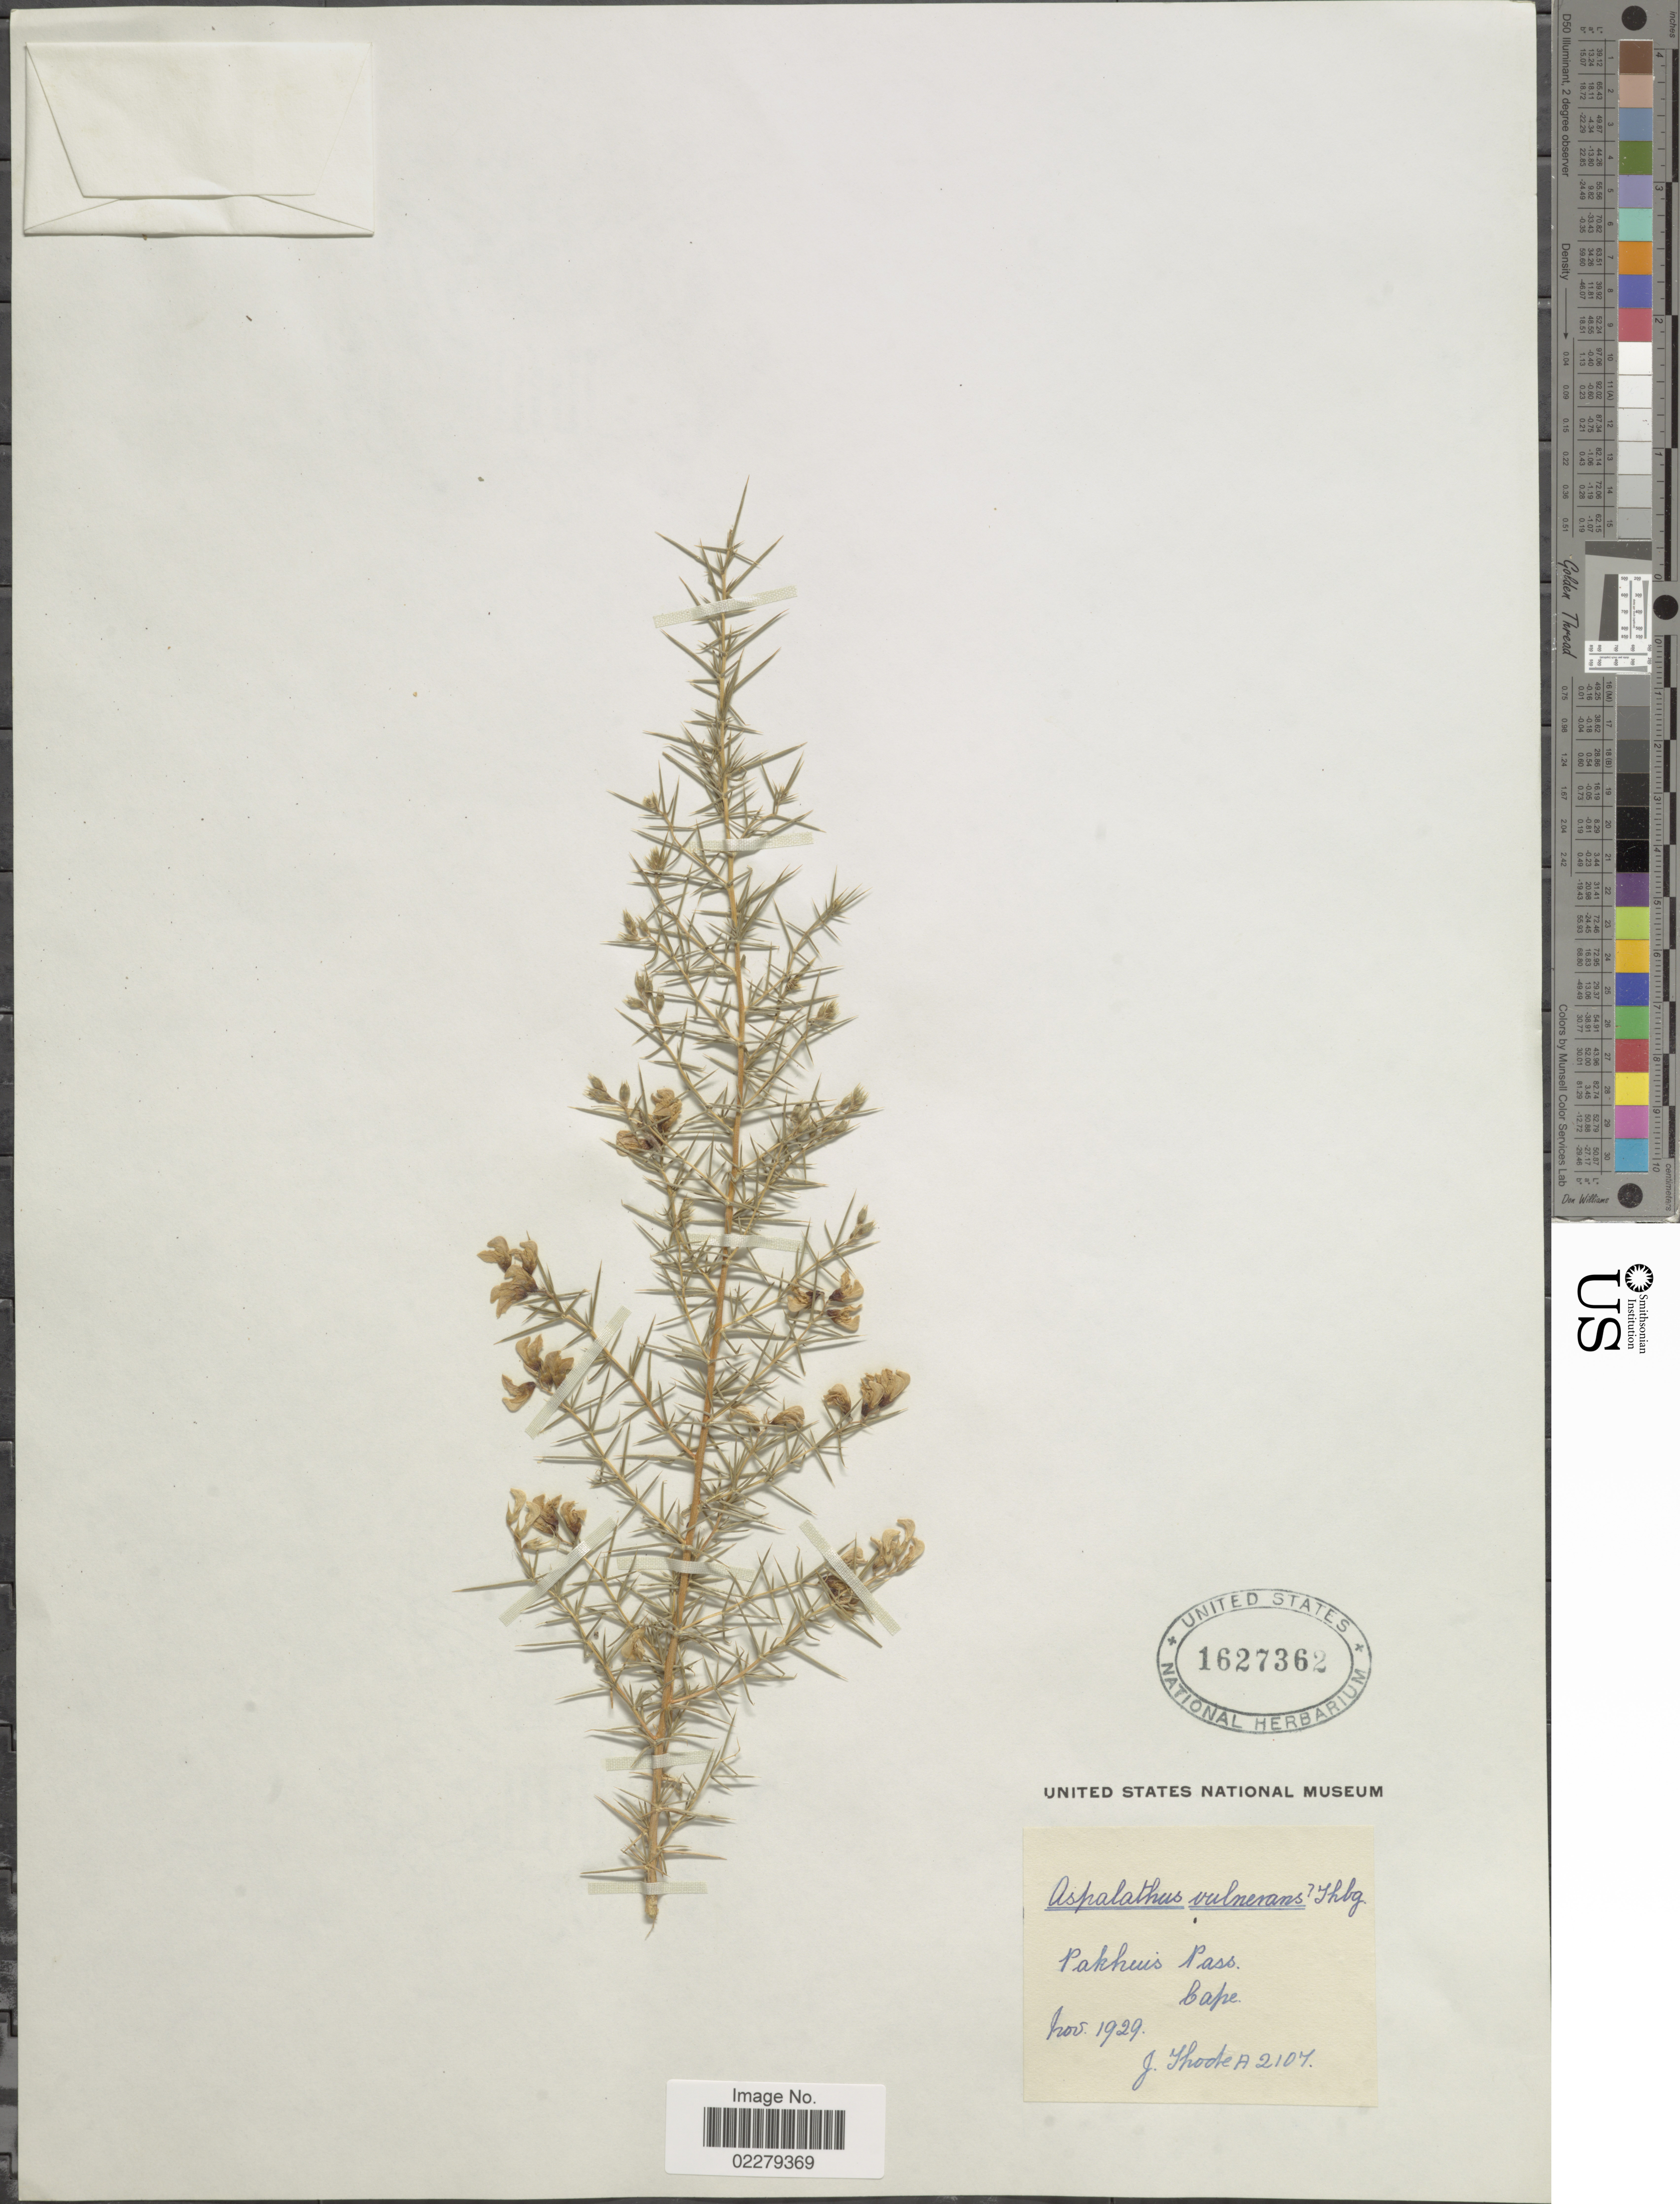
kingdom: Plantae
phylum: Tracheophyta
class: Magnoliopsida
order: Fabales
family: Fabaceae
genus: Aspalathus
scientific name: Aspalathus vulnerans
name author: Thunb.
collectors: J. Thode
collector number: A2107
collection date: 1929-11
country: South Africa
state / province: Western Cape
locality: Pakhuis Pass, Cape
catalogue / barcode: US 1627362